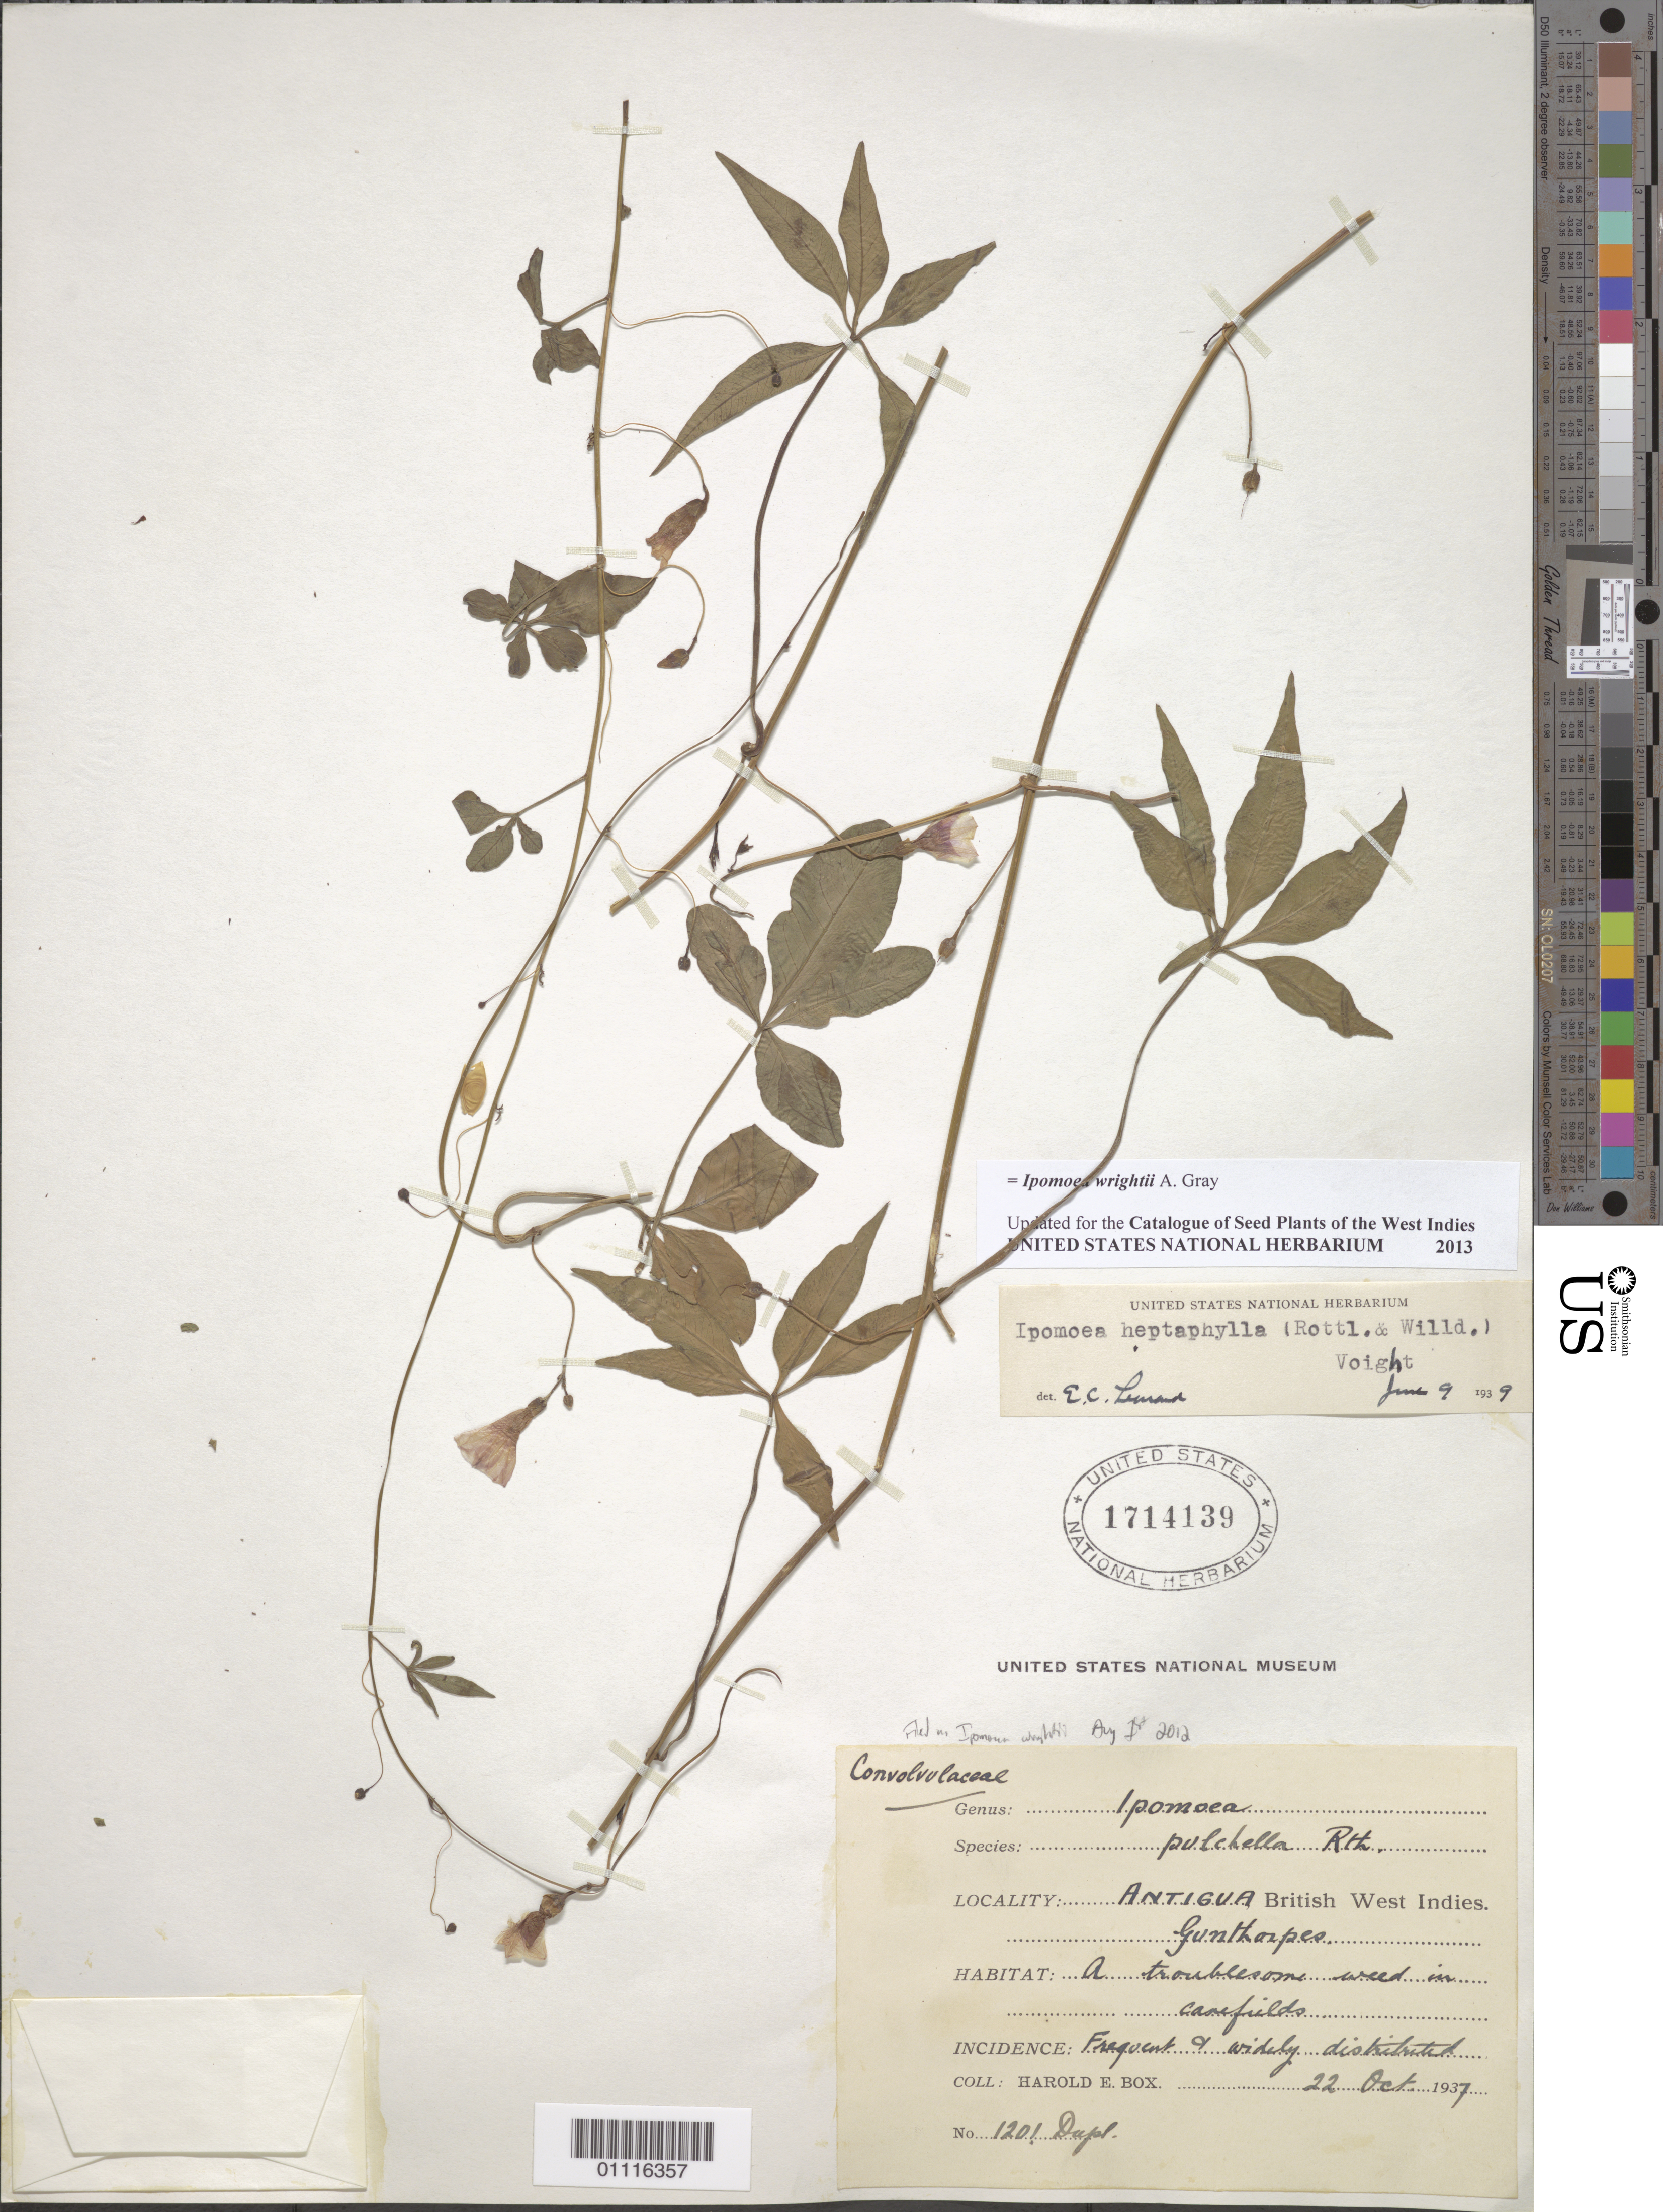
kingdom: Plantae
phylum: Tracheophyta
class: Magnoliopsida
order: Solanales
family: Convolvulaceae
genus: Ipomoea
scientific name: Ipomoea wrightii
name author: A. Gray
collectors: H. E. Box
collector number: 1201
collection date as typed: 22 Oct 1937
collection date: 1937-10-22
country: Antigua and Barbuda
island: Antigua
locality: Gunthorpes. A troublesome weed in canefields.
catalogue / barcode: US 1714139